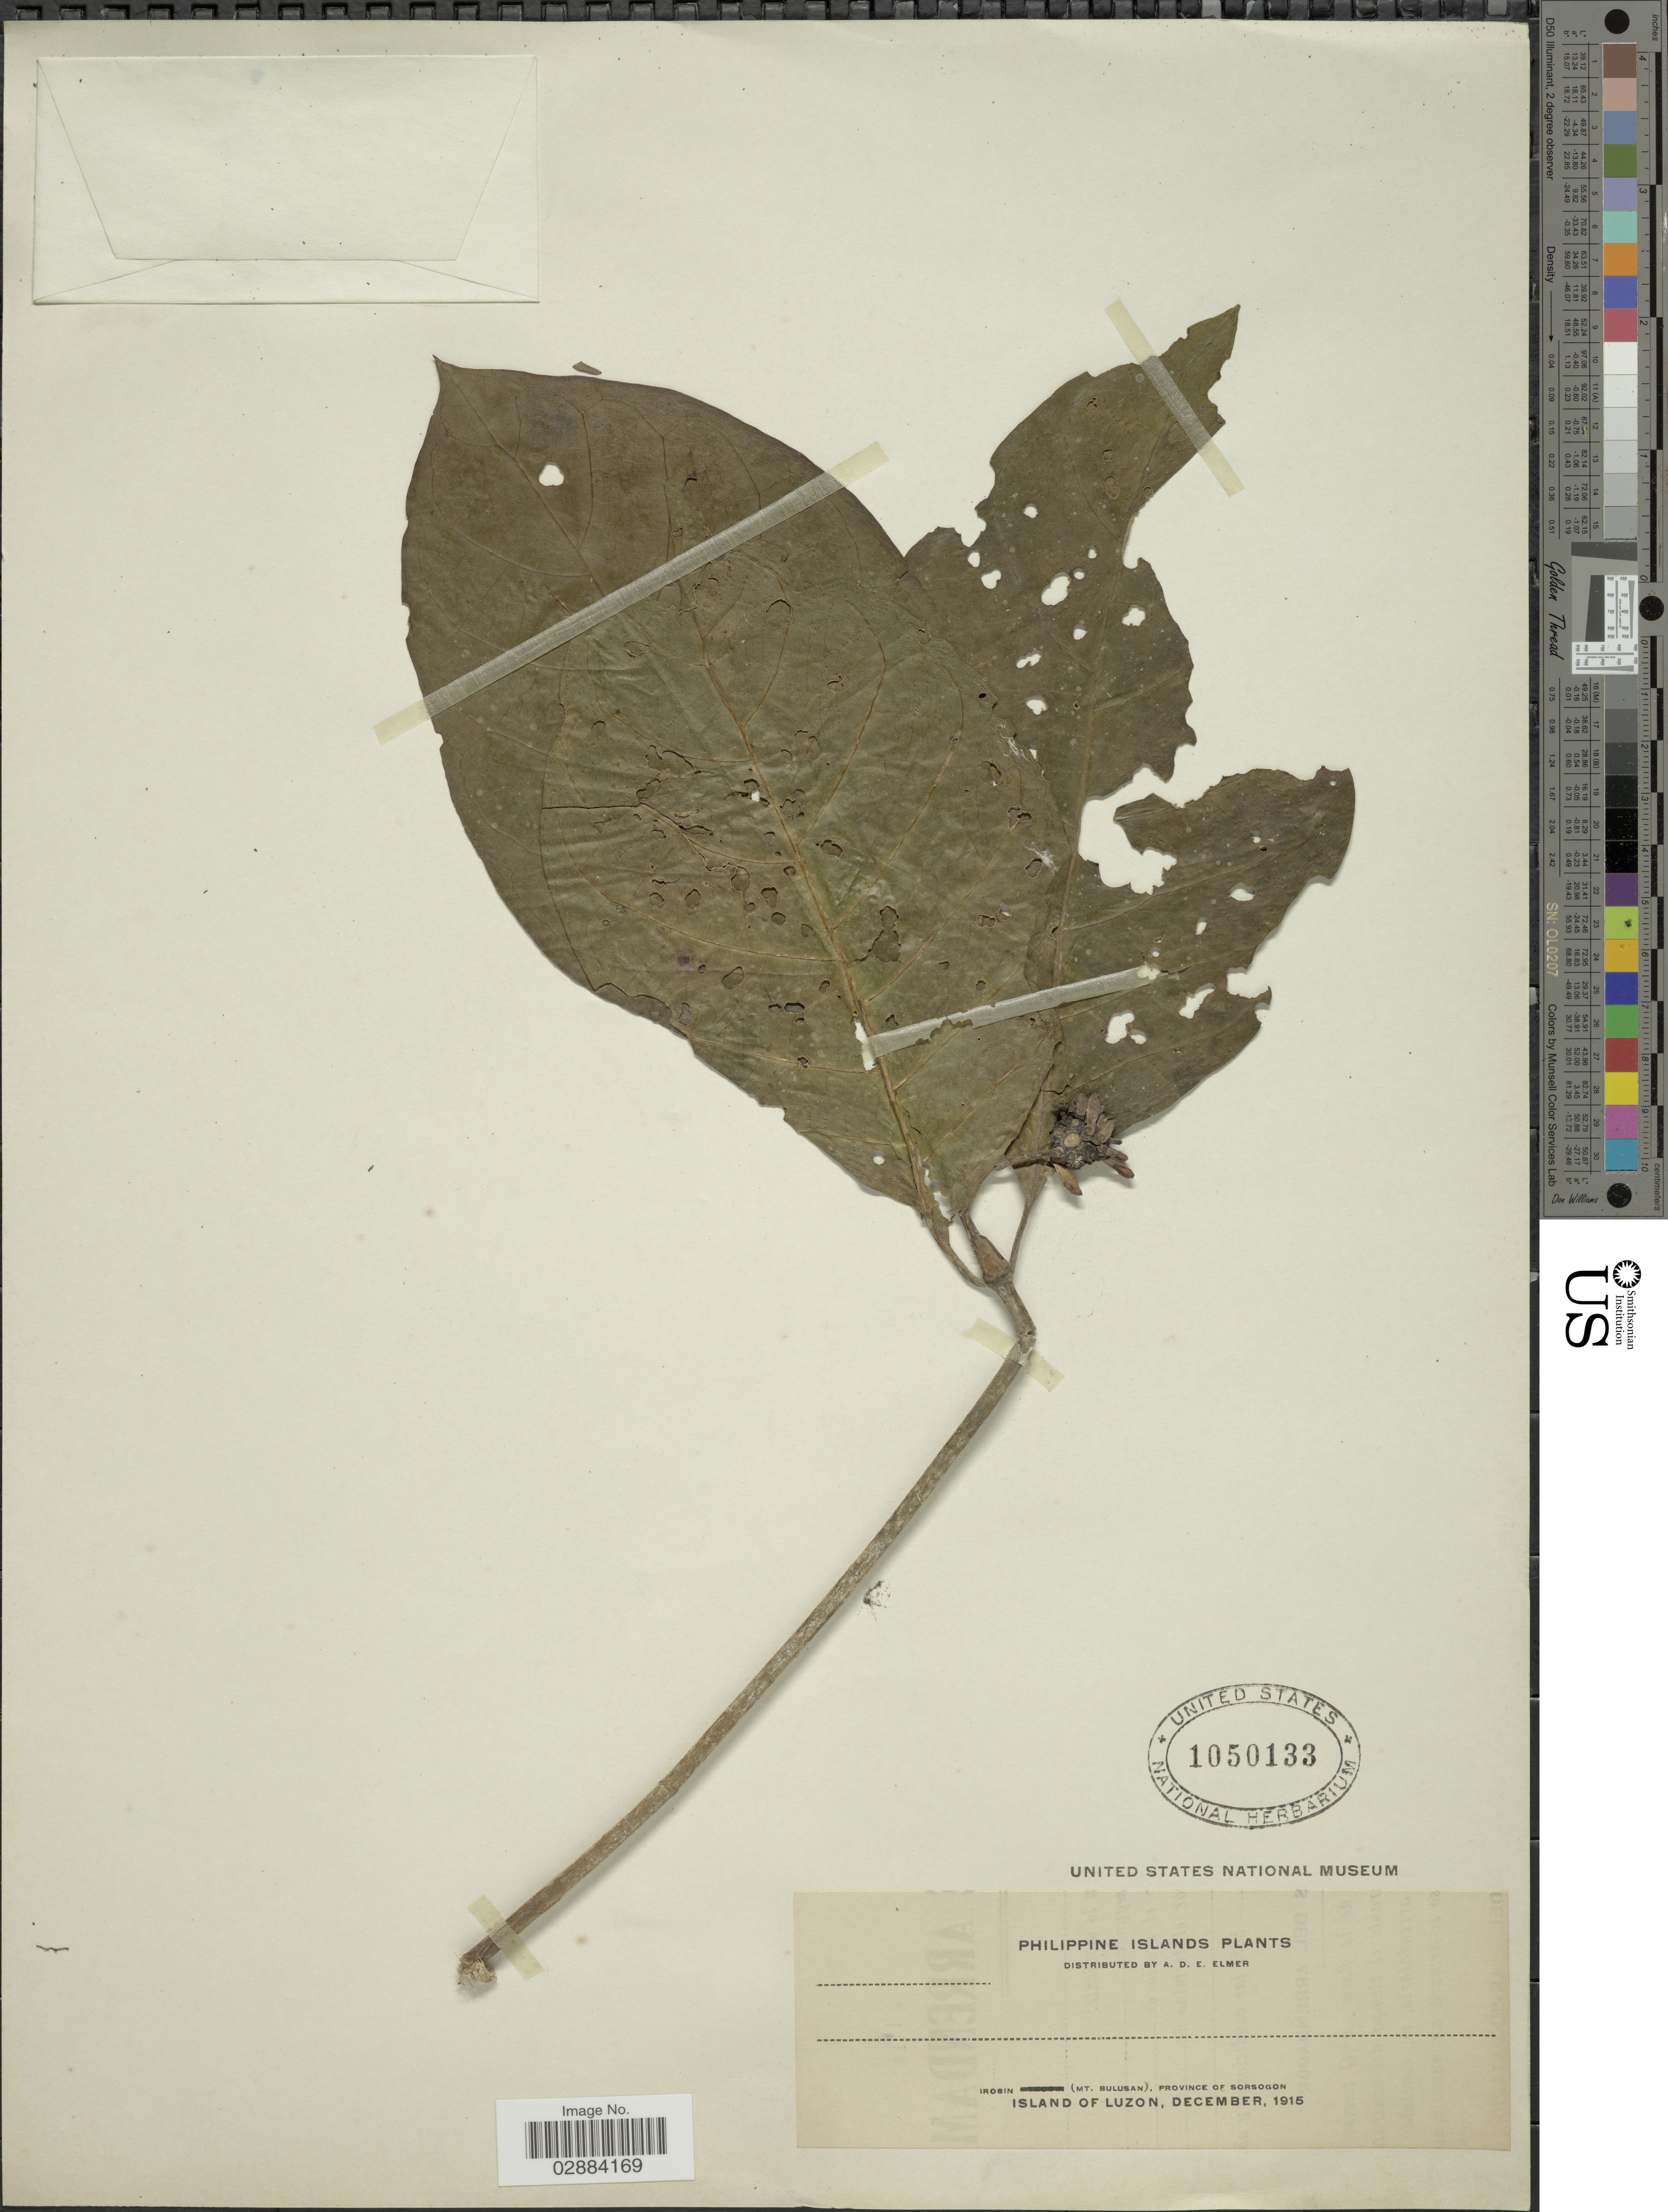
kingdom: Plantae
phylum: Tracheophyta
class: Magnoliopsida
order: Lamiales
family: Acanthaceae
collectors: A. D. E. Elmer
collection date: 1915-12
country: Philippines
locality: Philippine Islands. Irosin (Mt. Bulusan), Province of Sorsogon, Island of Luzon.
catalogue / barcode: US 1050133